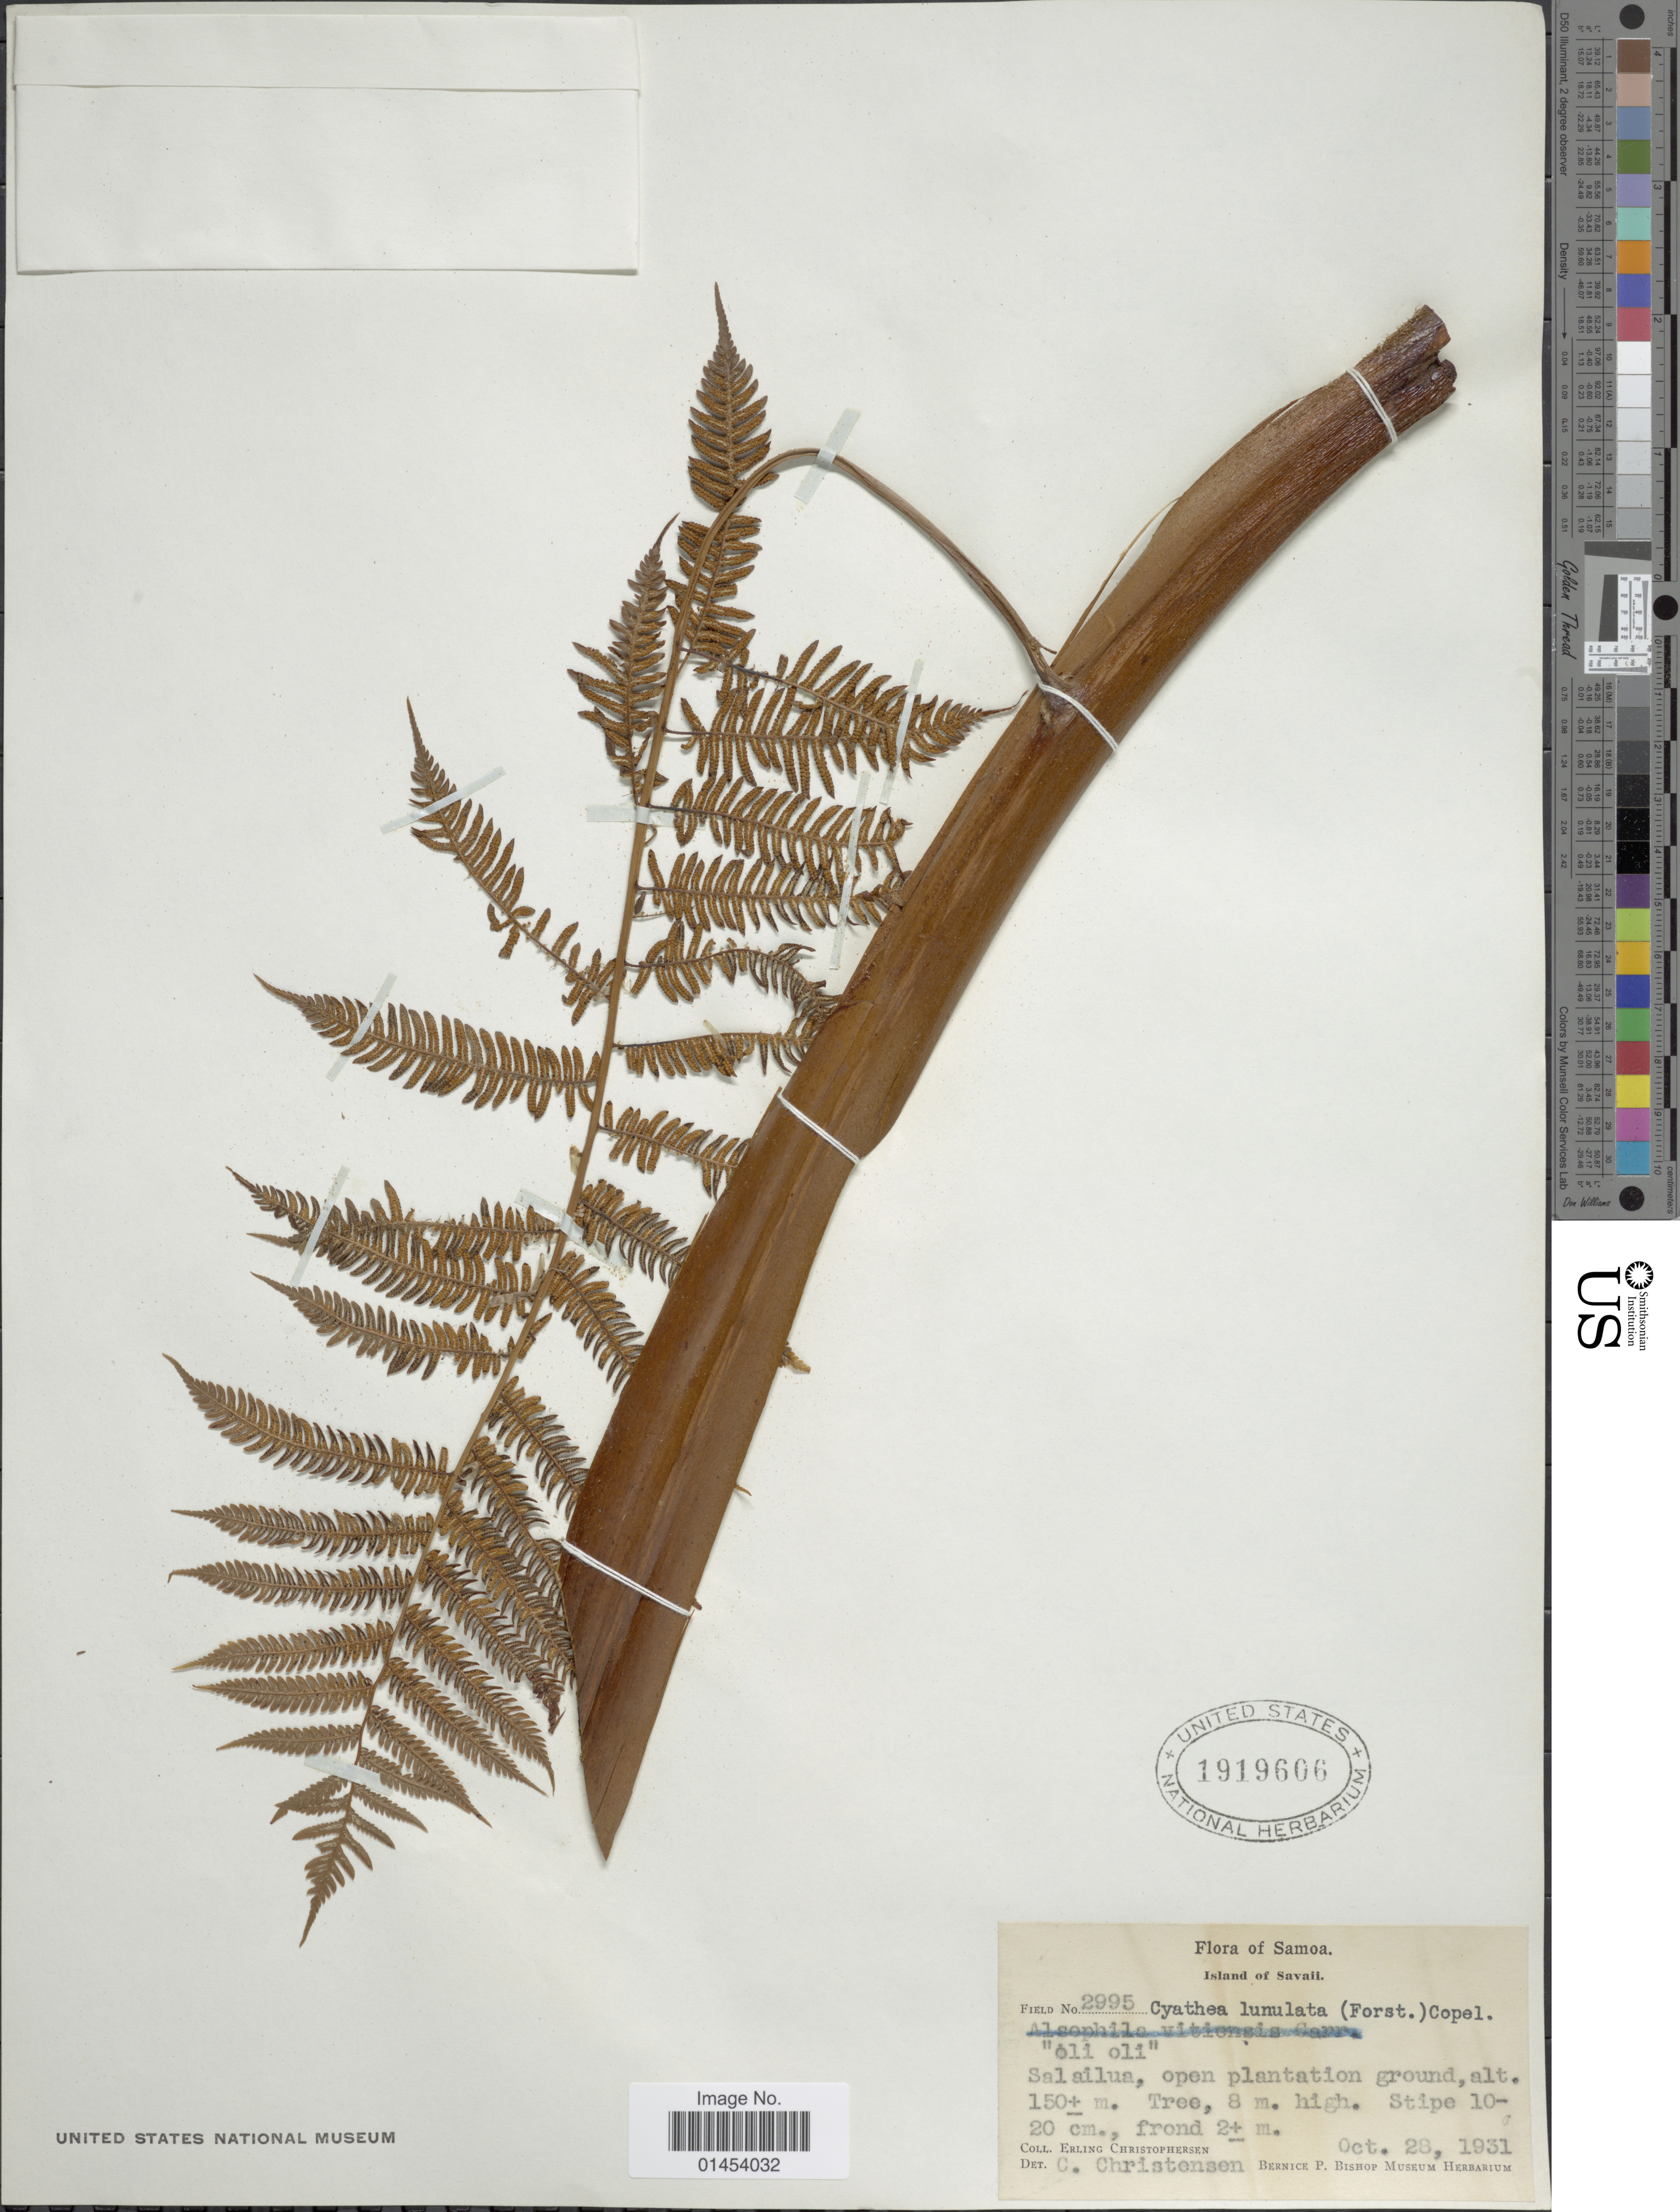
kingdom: Plantae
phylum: Tracheophyta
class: Polypodiopsida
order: Cyatheales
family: Cyatheaceae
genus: Cyathea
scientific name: Cyathea lunulata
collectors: E. Christophersen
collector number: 2995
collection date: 1931-10-28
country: Samoa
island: Savai'i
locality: Island of Savaii. Salailua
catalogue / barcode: US 1919606